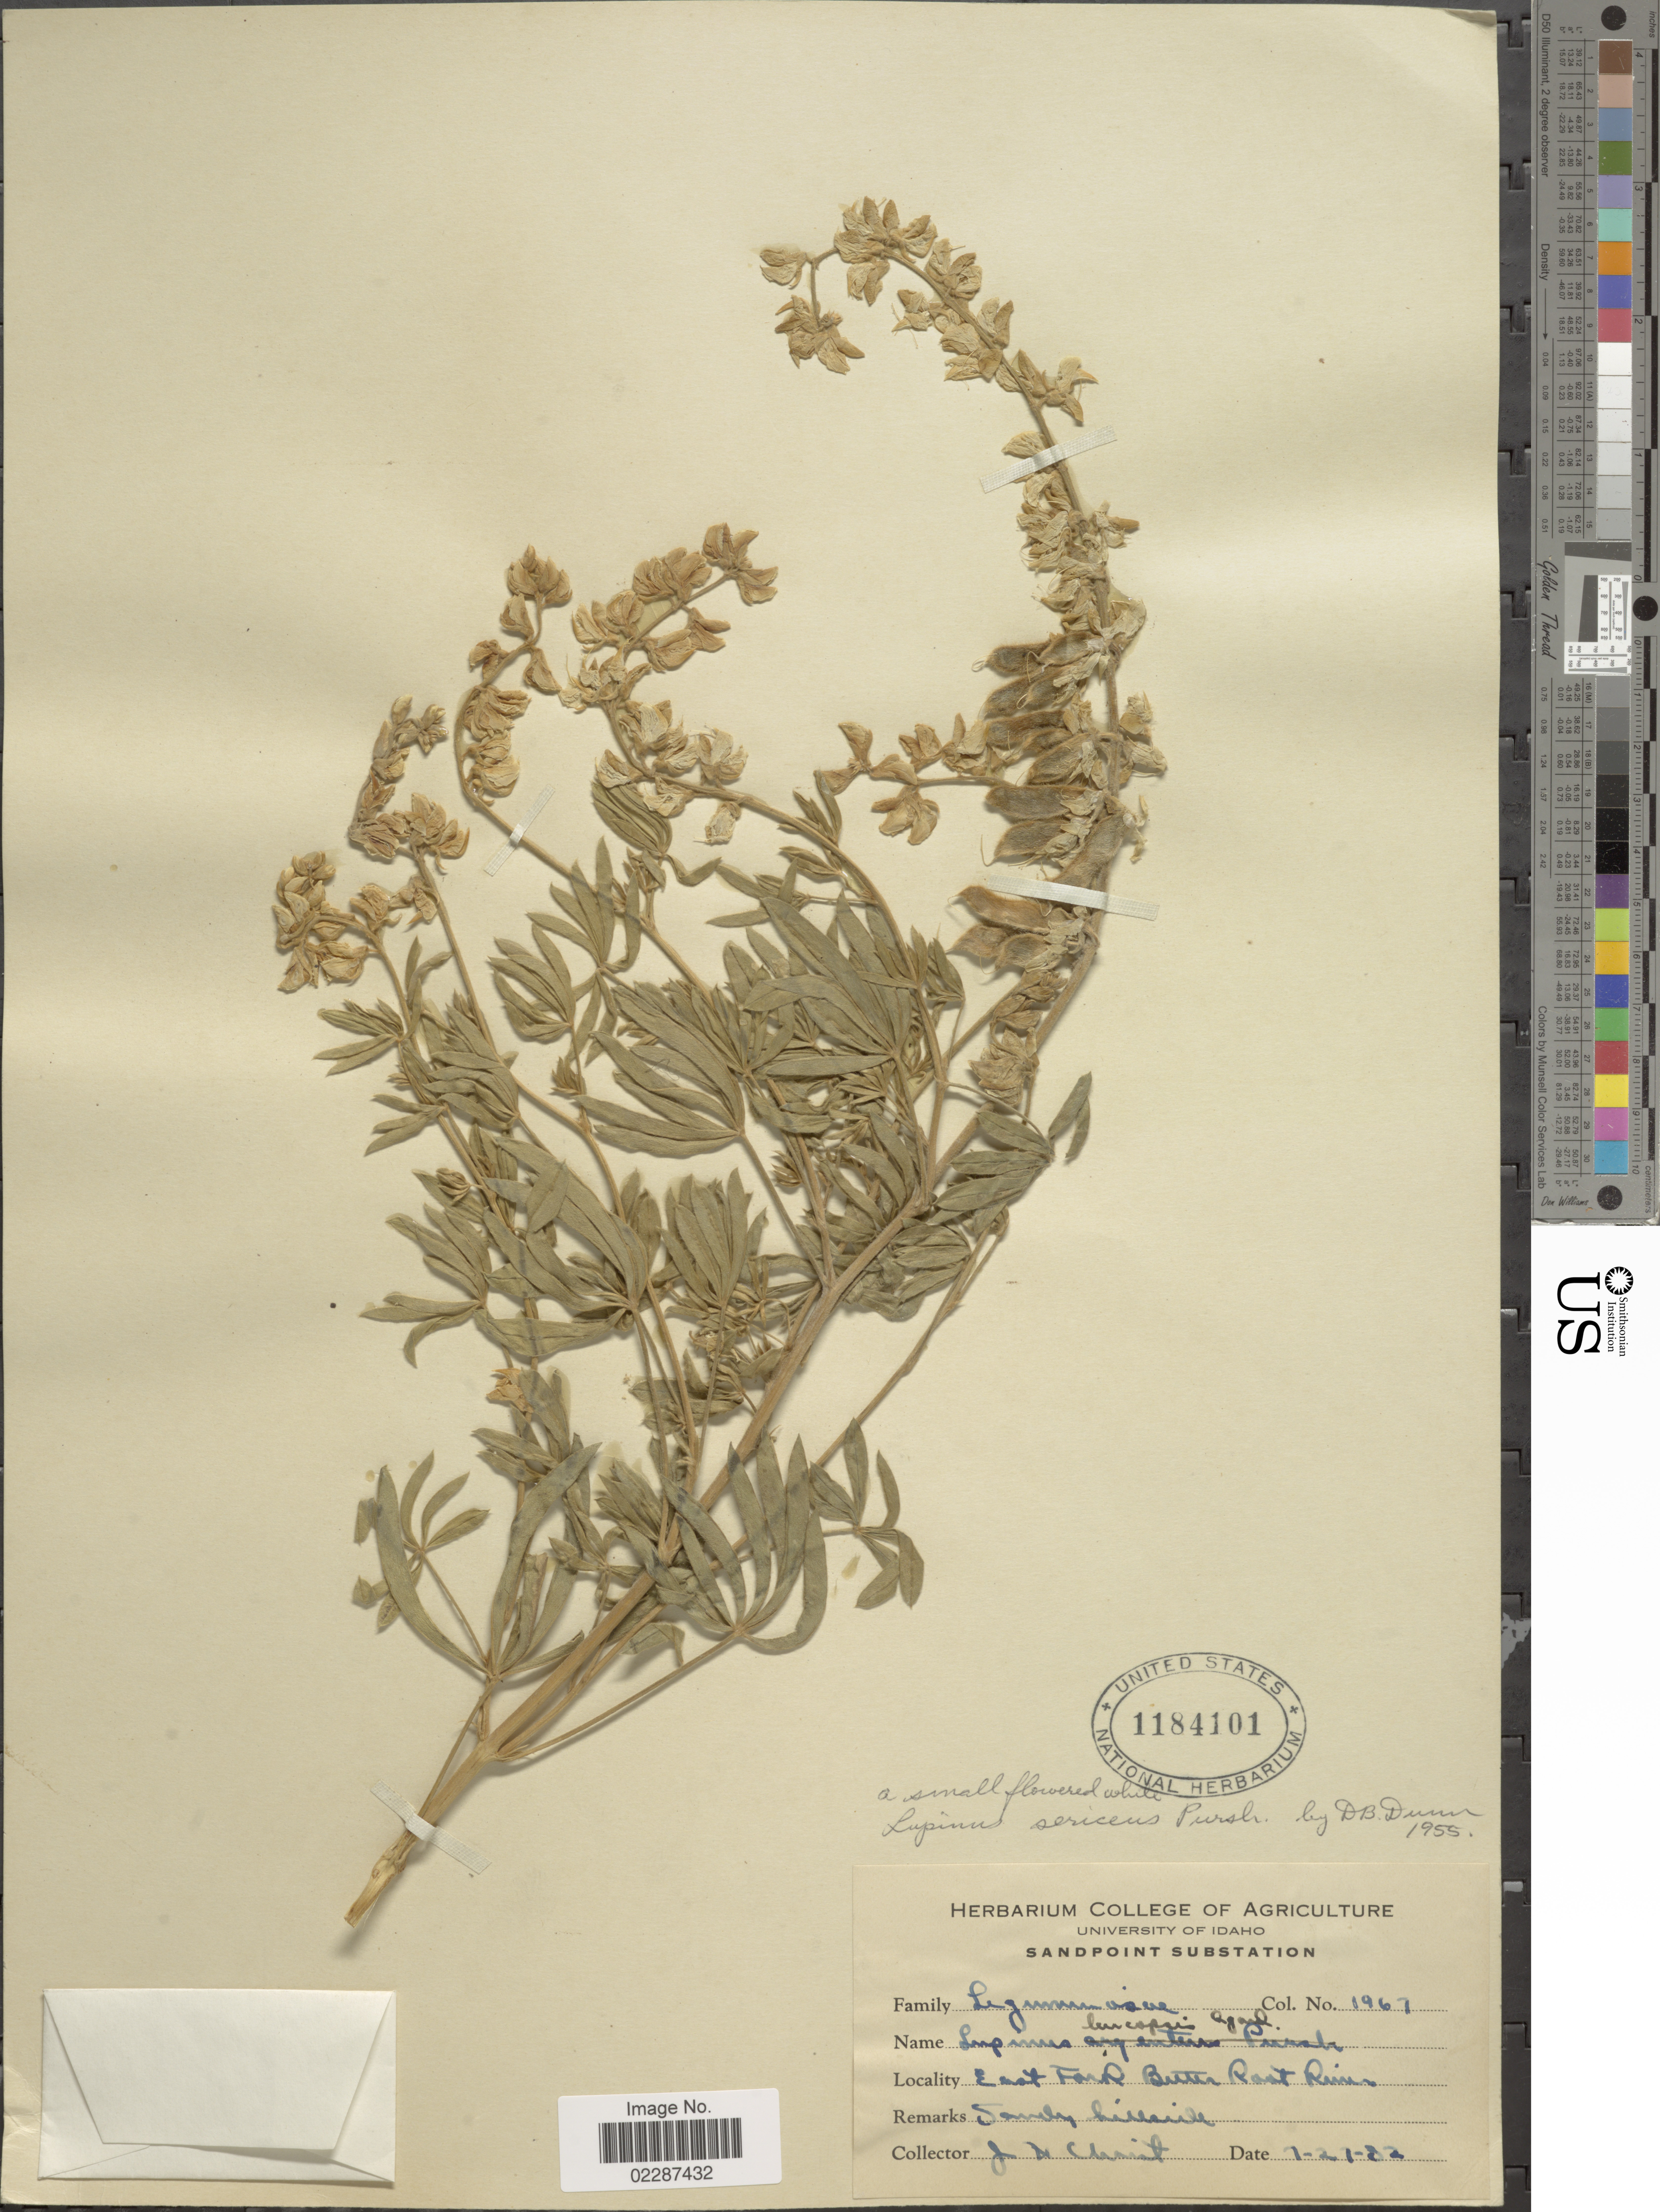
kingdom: Plantae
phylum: Tracheophyta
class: Magnoliopsida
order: Fabales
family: Fabaceae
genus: Lupinus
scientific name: Lupinus sericeus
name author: Pursh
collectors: J. H. Christ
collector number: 1967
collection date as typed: Transcribed d/m/y: 21/1/82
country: United States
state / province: Montana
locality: East Fork Bitterroot River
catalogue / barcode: US 1184101